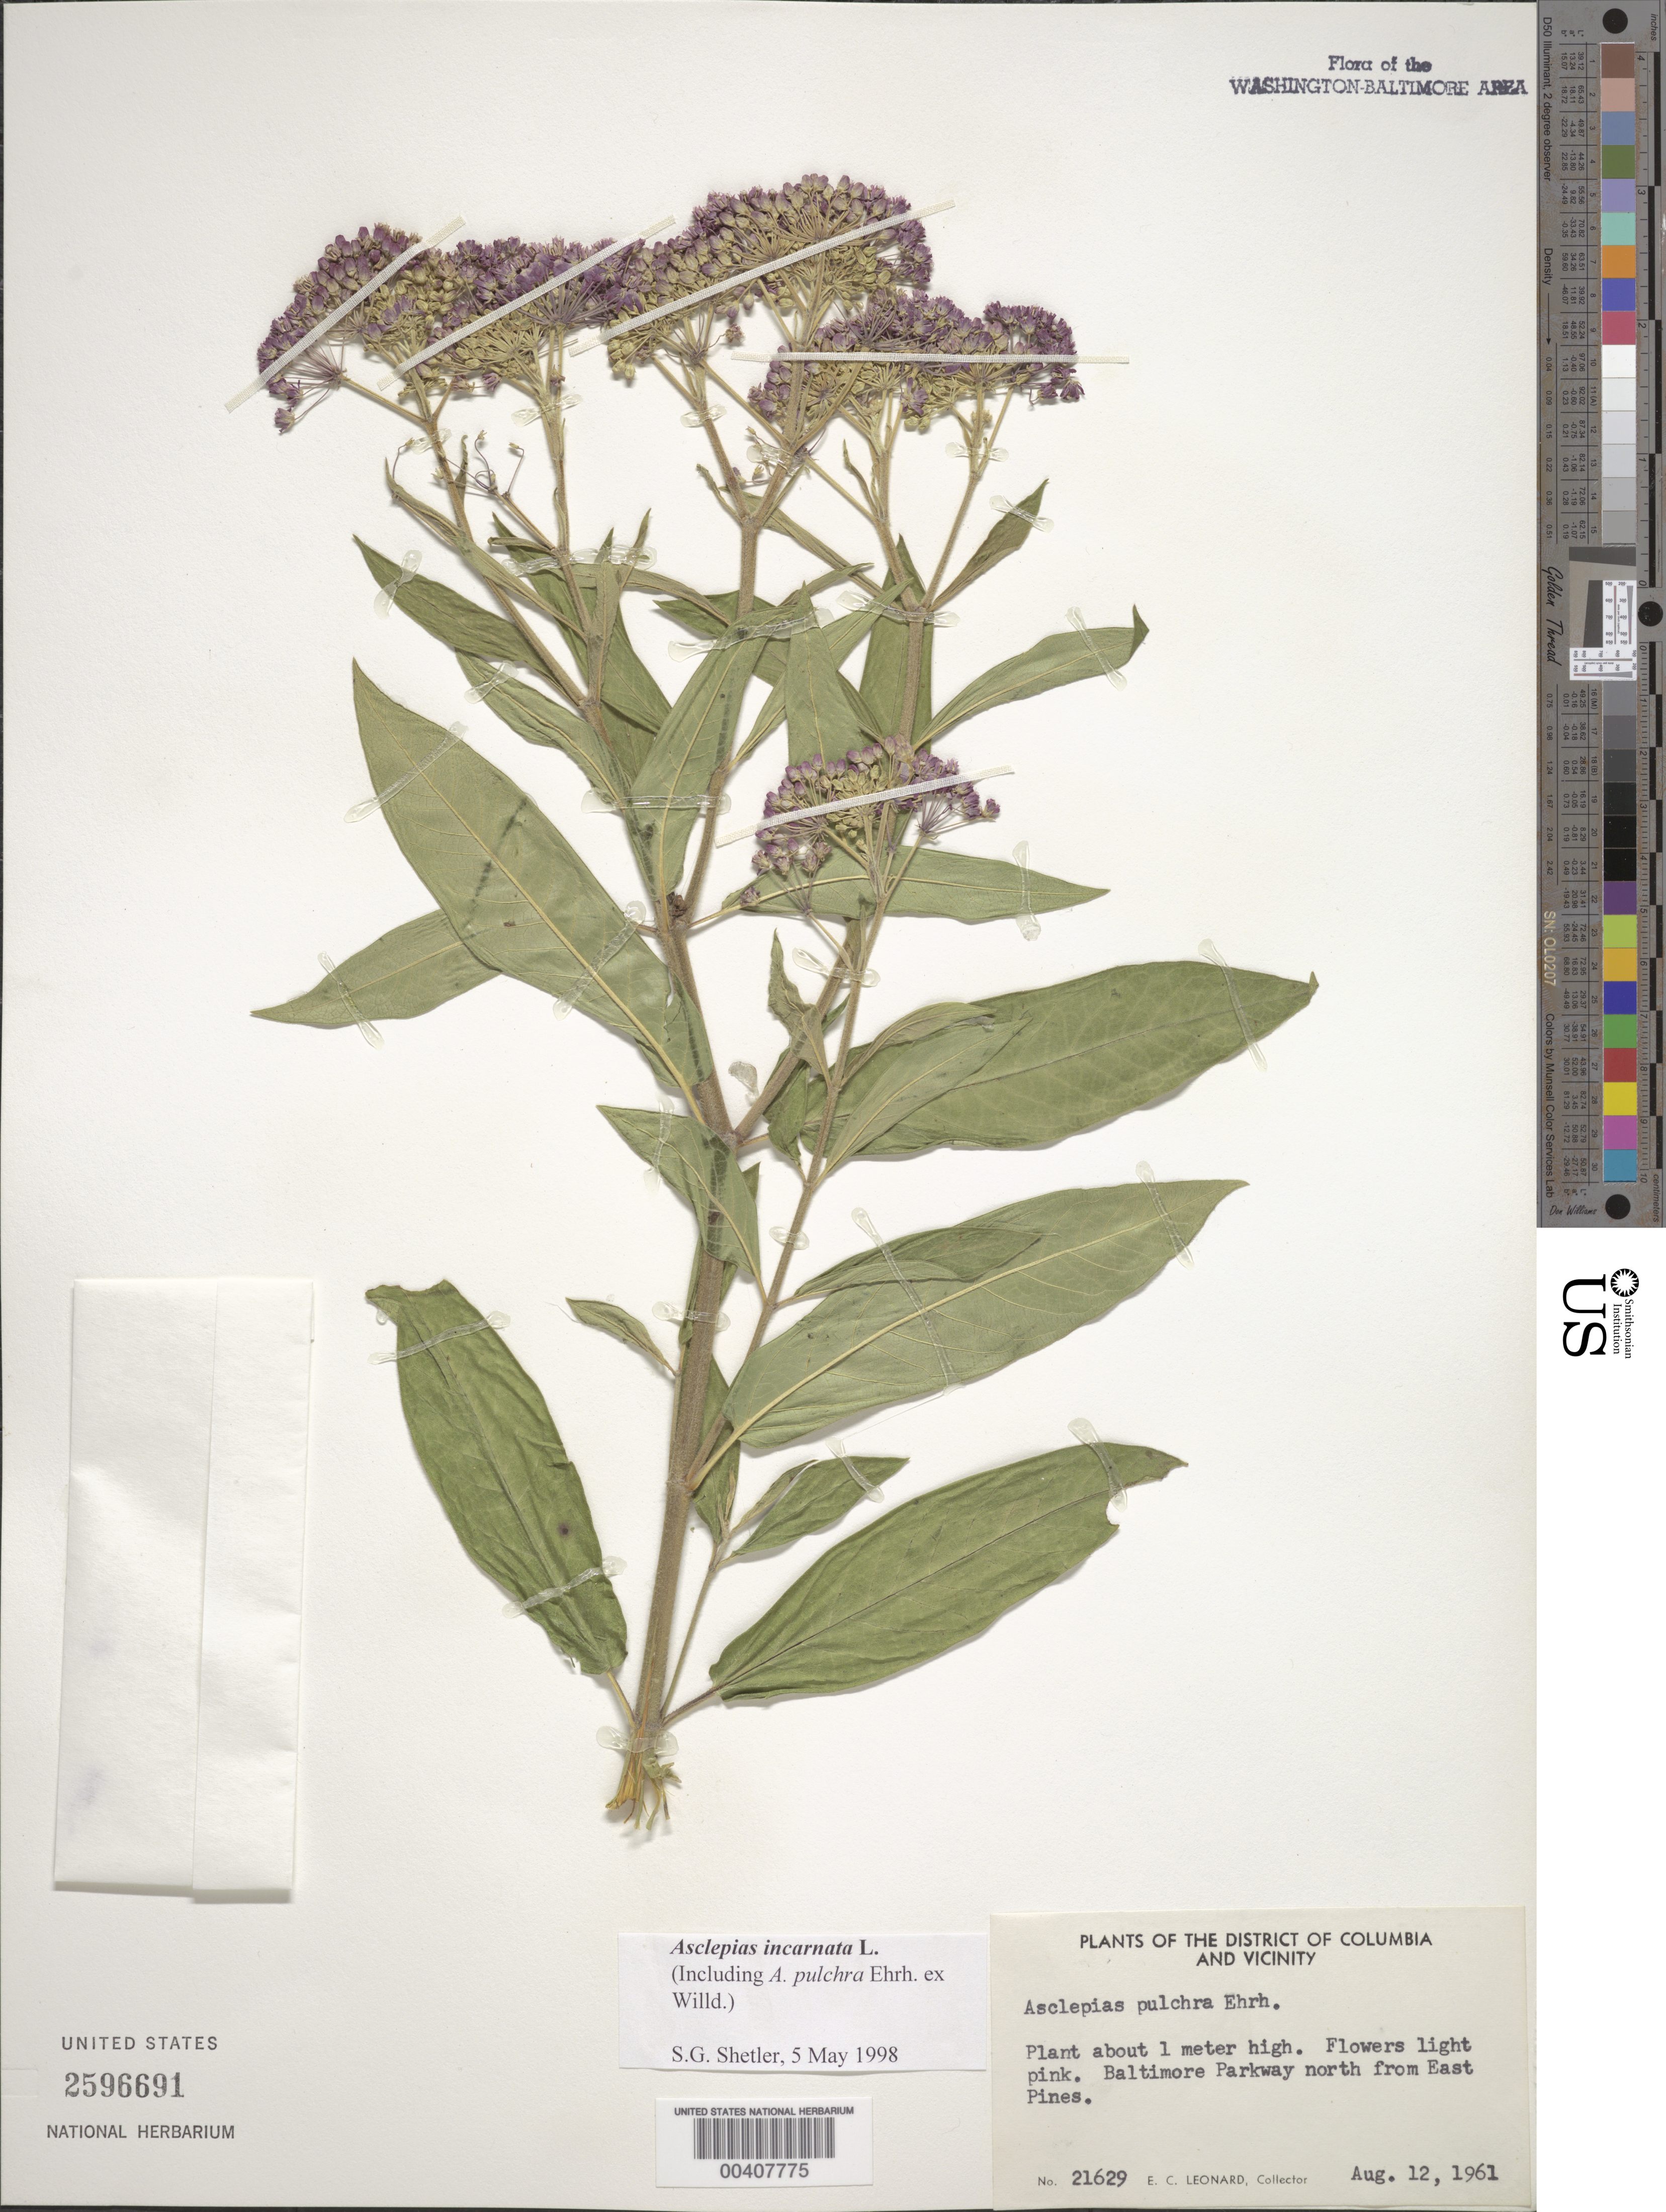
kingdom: Plantae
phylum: Tracheophyta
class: Magnoliopsida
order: Gentianales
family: Apocynaceae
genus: Asclepias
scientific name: Asclepias incarnata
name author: L.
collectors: E. C. Leonard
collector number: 21629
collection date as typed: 12 Aug 1961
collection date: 1961-08-12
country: United States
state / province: Maryland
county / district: Prince George's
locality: Baltimore Parkway, north of East Pines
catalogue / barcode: US 2596691